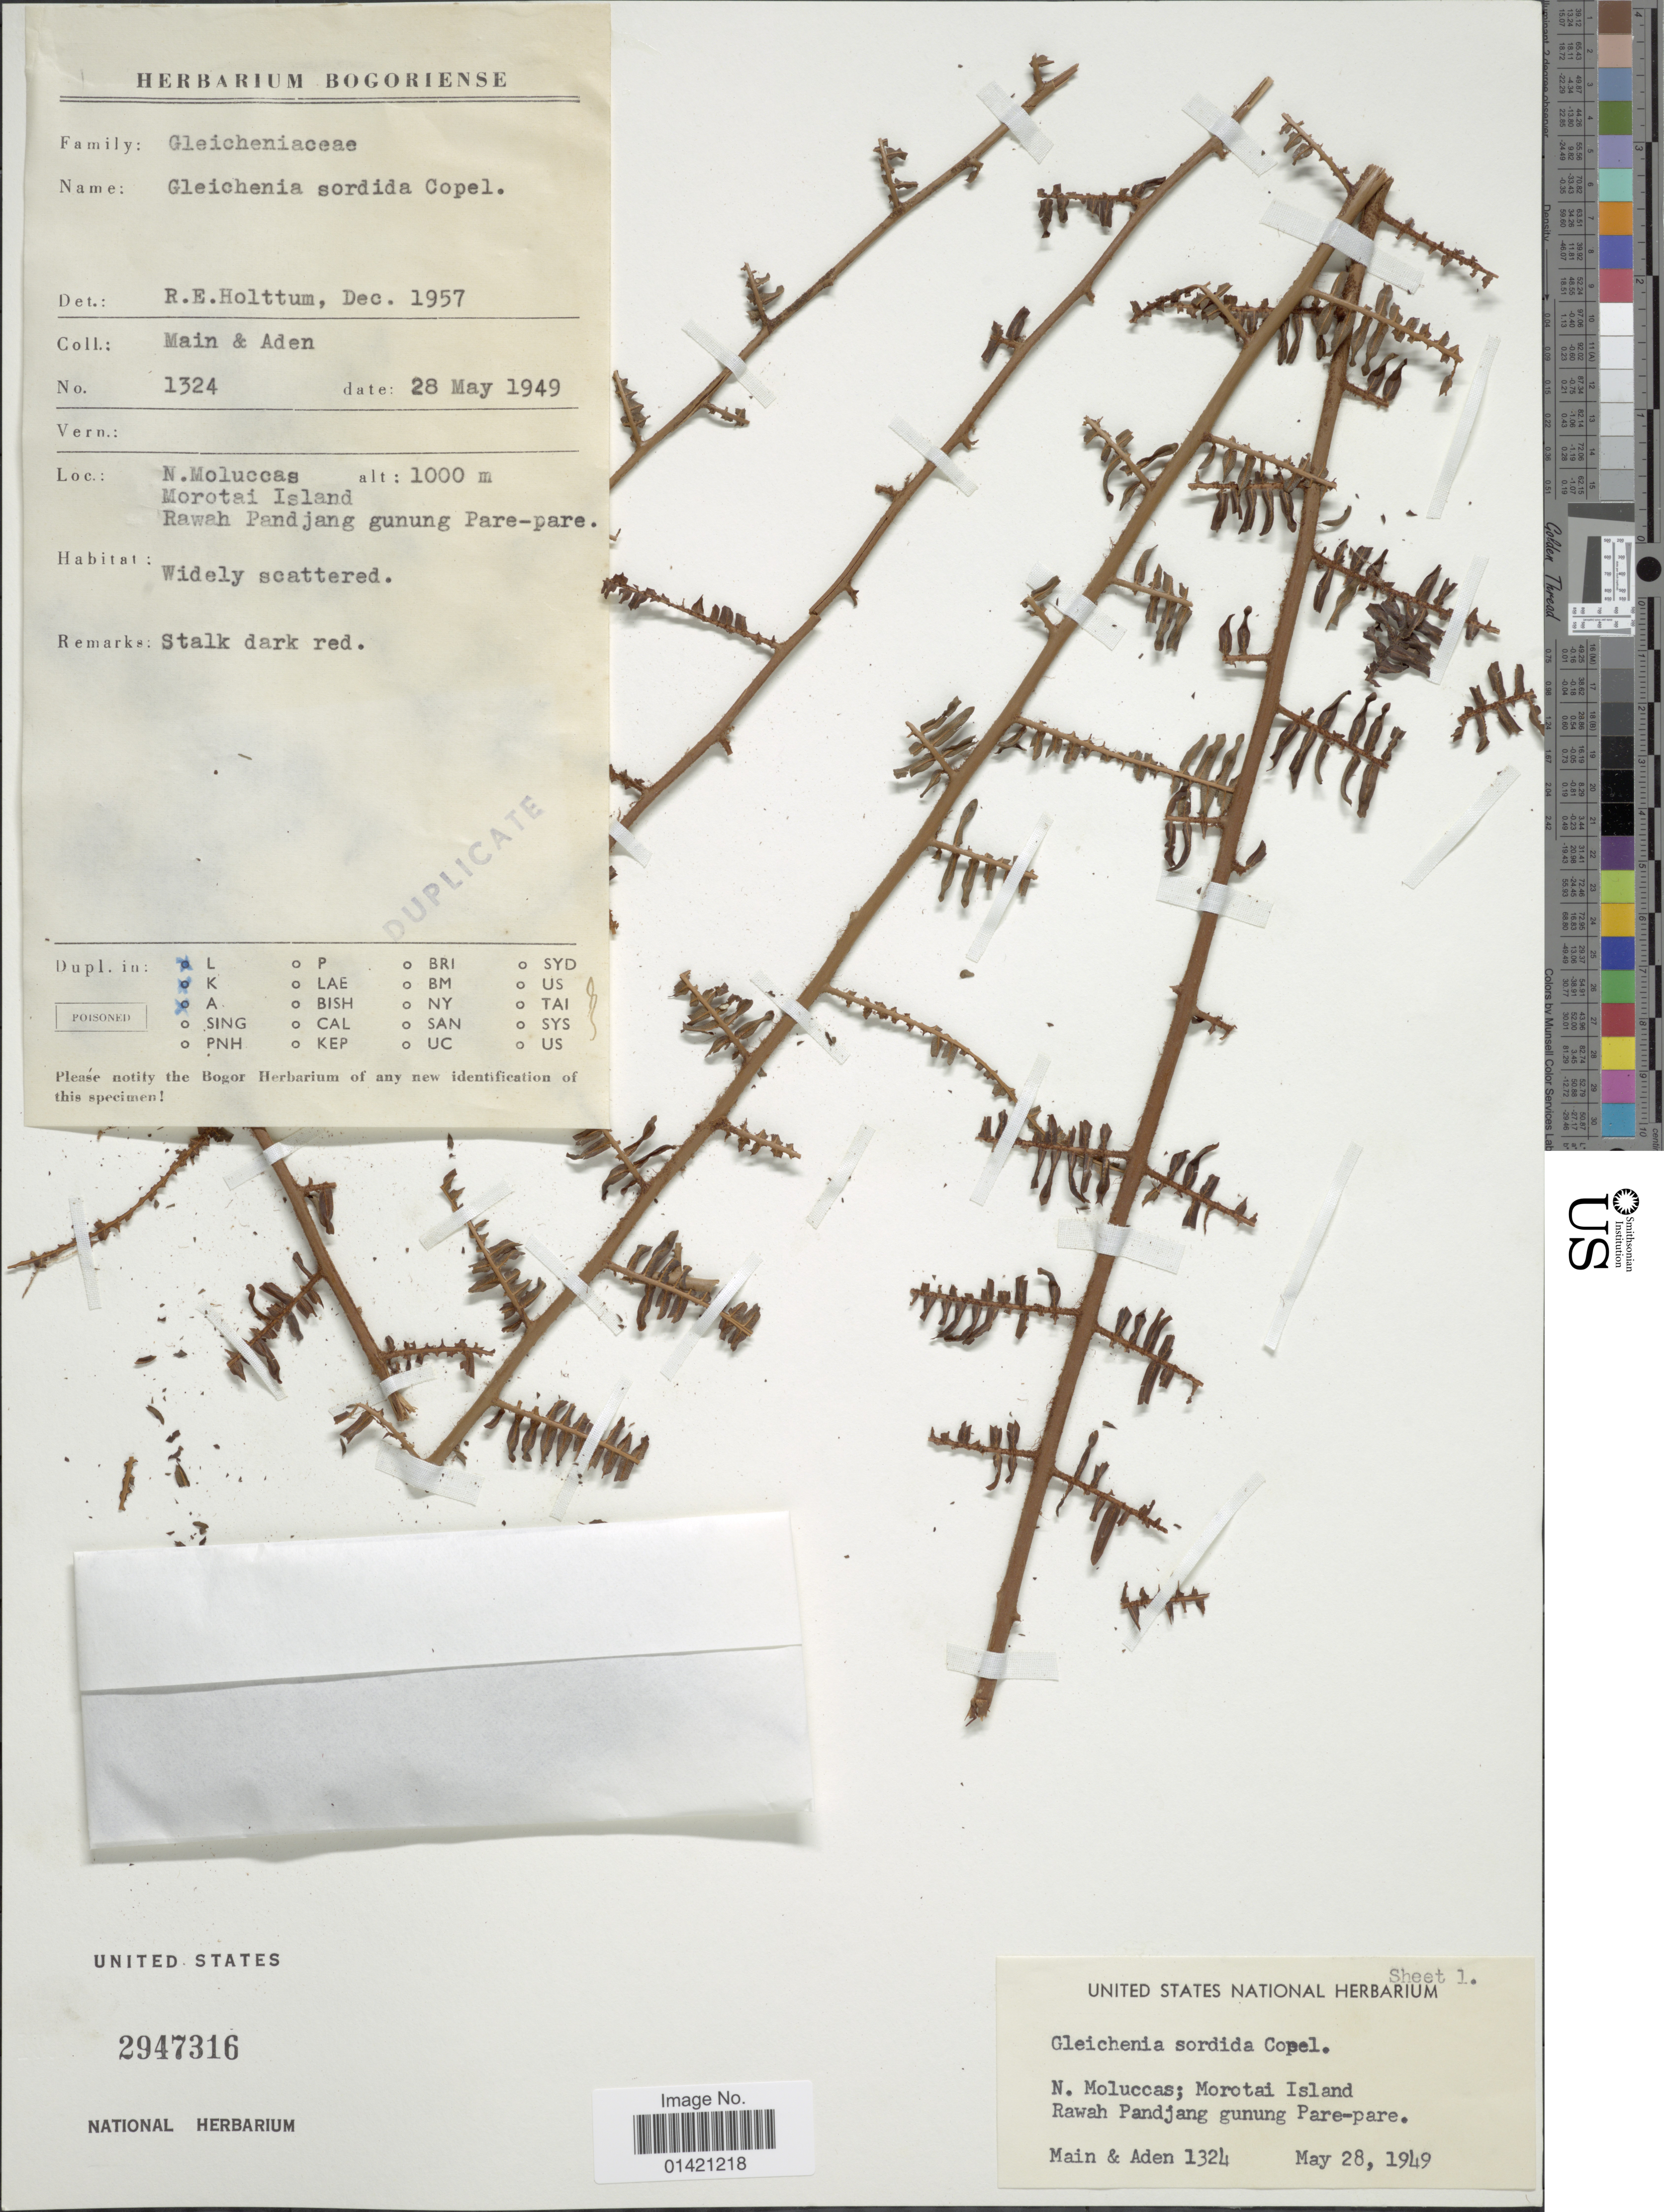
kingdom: Plantae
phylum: Tracheophyta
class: Polypodiopsida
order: Gleicheniales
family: Gleicheniaceae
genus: Diplopterygium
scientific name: Diplopterygium sordidum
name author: (Copel.) Parris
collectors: -. Main & -- Aden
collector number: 1324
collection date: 1949-05-28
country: Indonesia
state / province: Maluku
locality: N. Moluccas; Morotai Island. Rawah Pandjang gunung Pare-pare.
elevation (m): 1000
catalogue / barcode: US 2947316